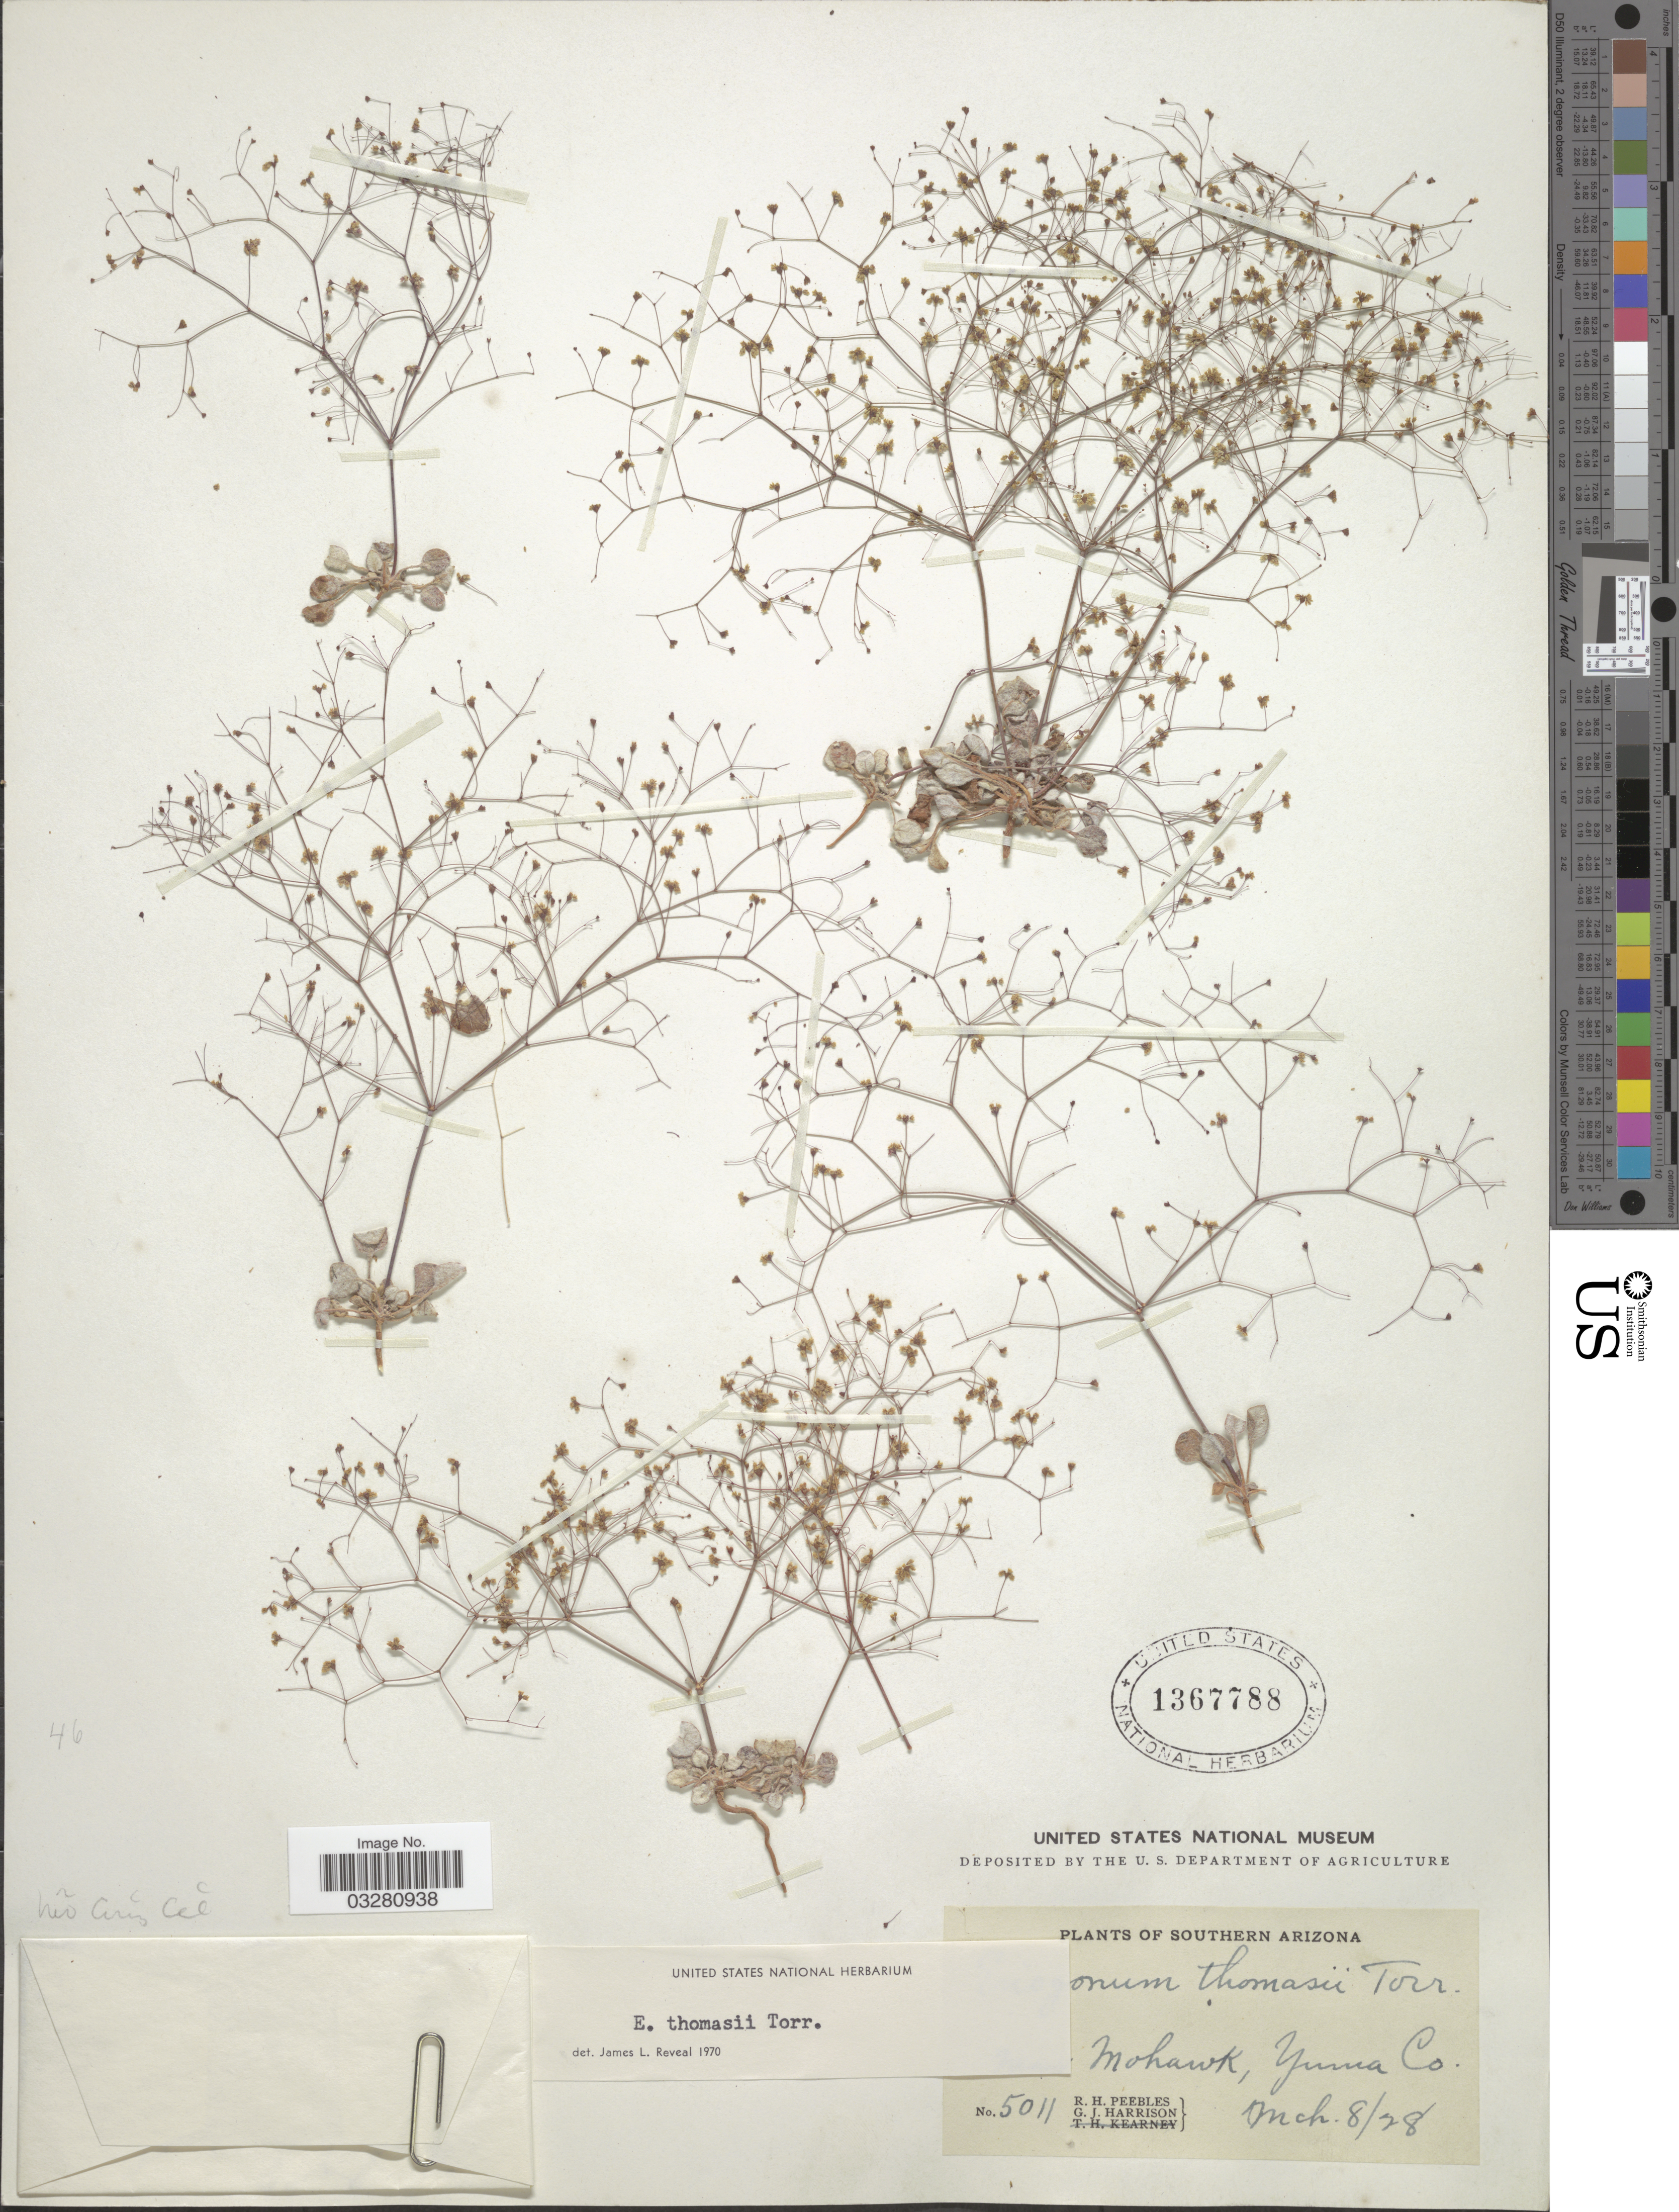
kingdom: Plantae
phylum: Tracheophyta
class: Magnoliopsida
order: Caryophyllales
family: Polygonaceae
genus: Eriogonum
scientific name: Eriogonum thomasii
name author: Torr.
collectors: R. H. Peebles & G. J. Harrison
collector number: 5011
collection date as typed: Transcribed d/m/y: 8/3/28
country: United States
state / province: Arizona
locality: Southern Arizona. [illegible text] Mohawk, Yuma Co.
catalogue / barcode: US 1367788